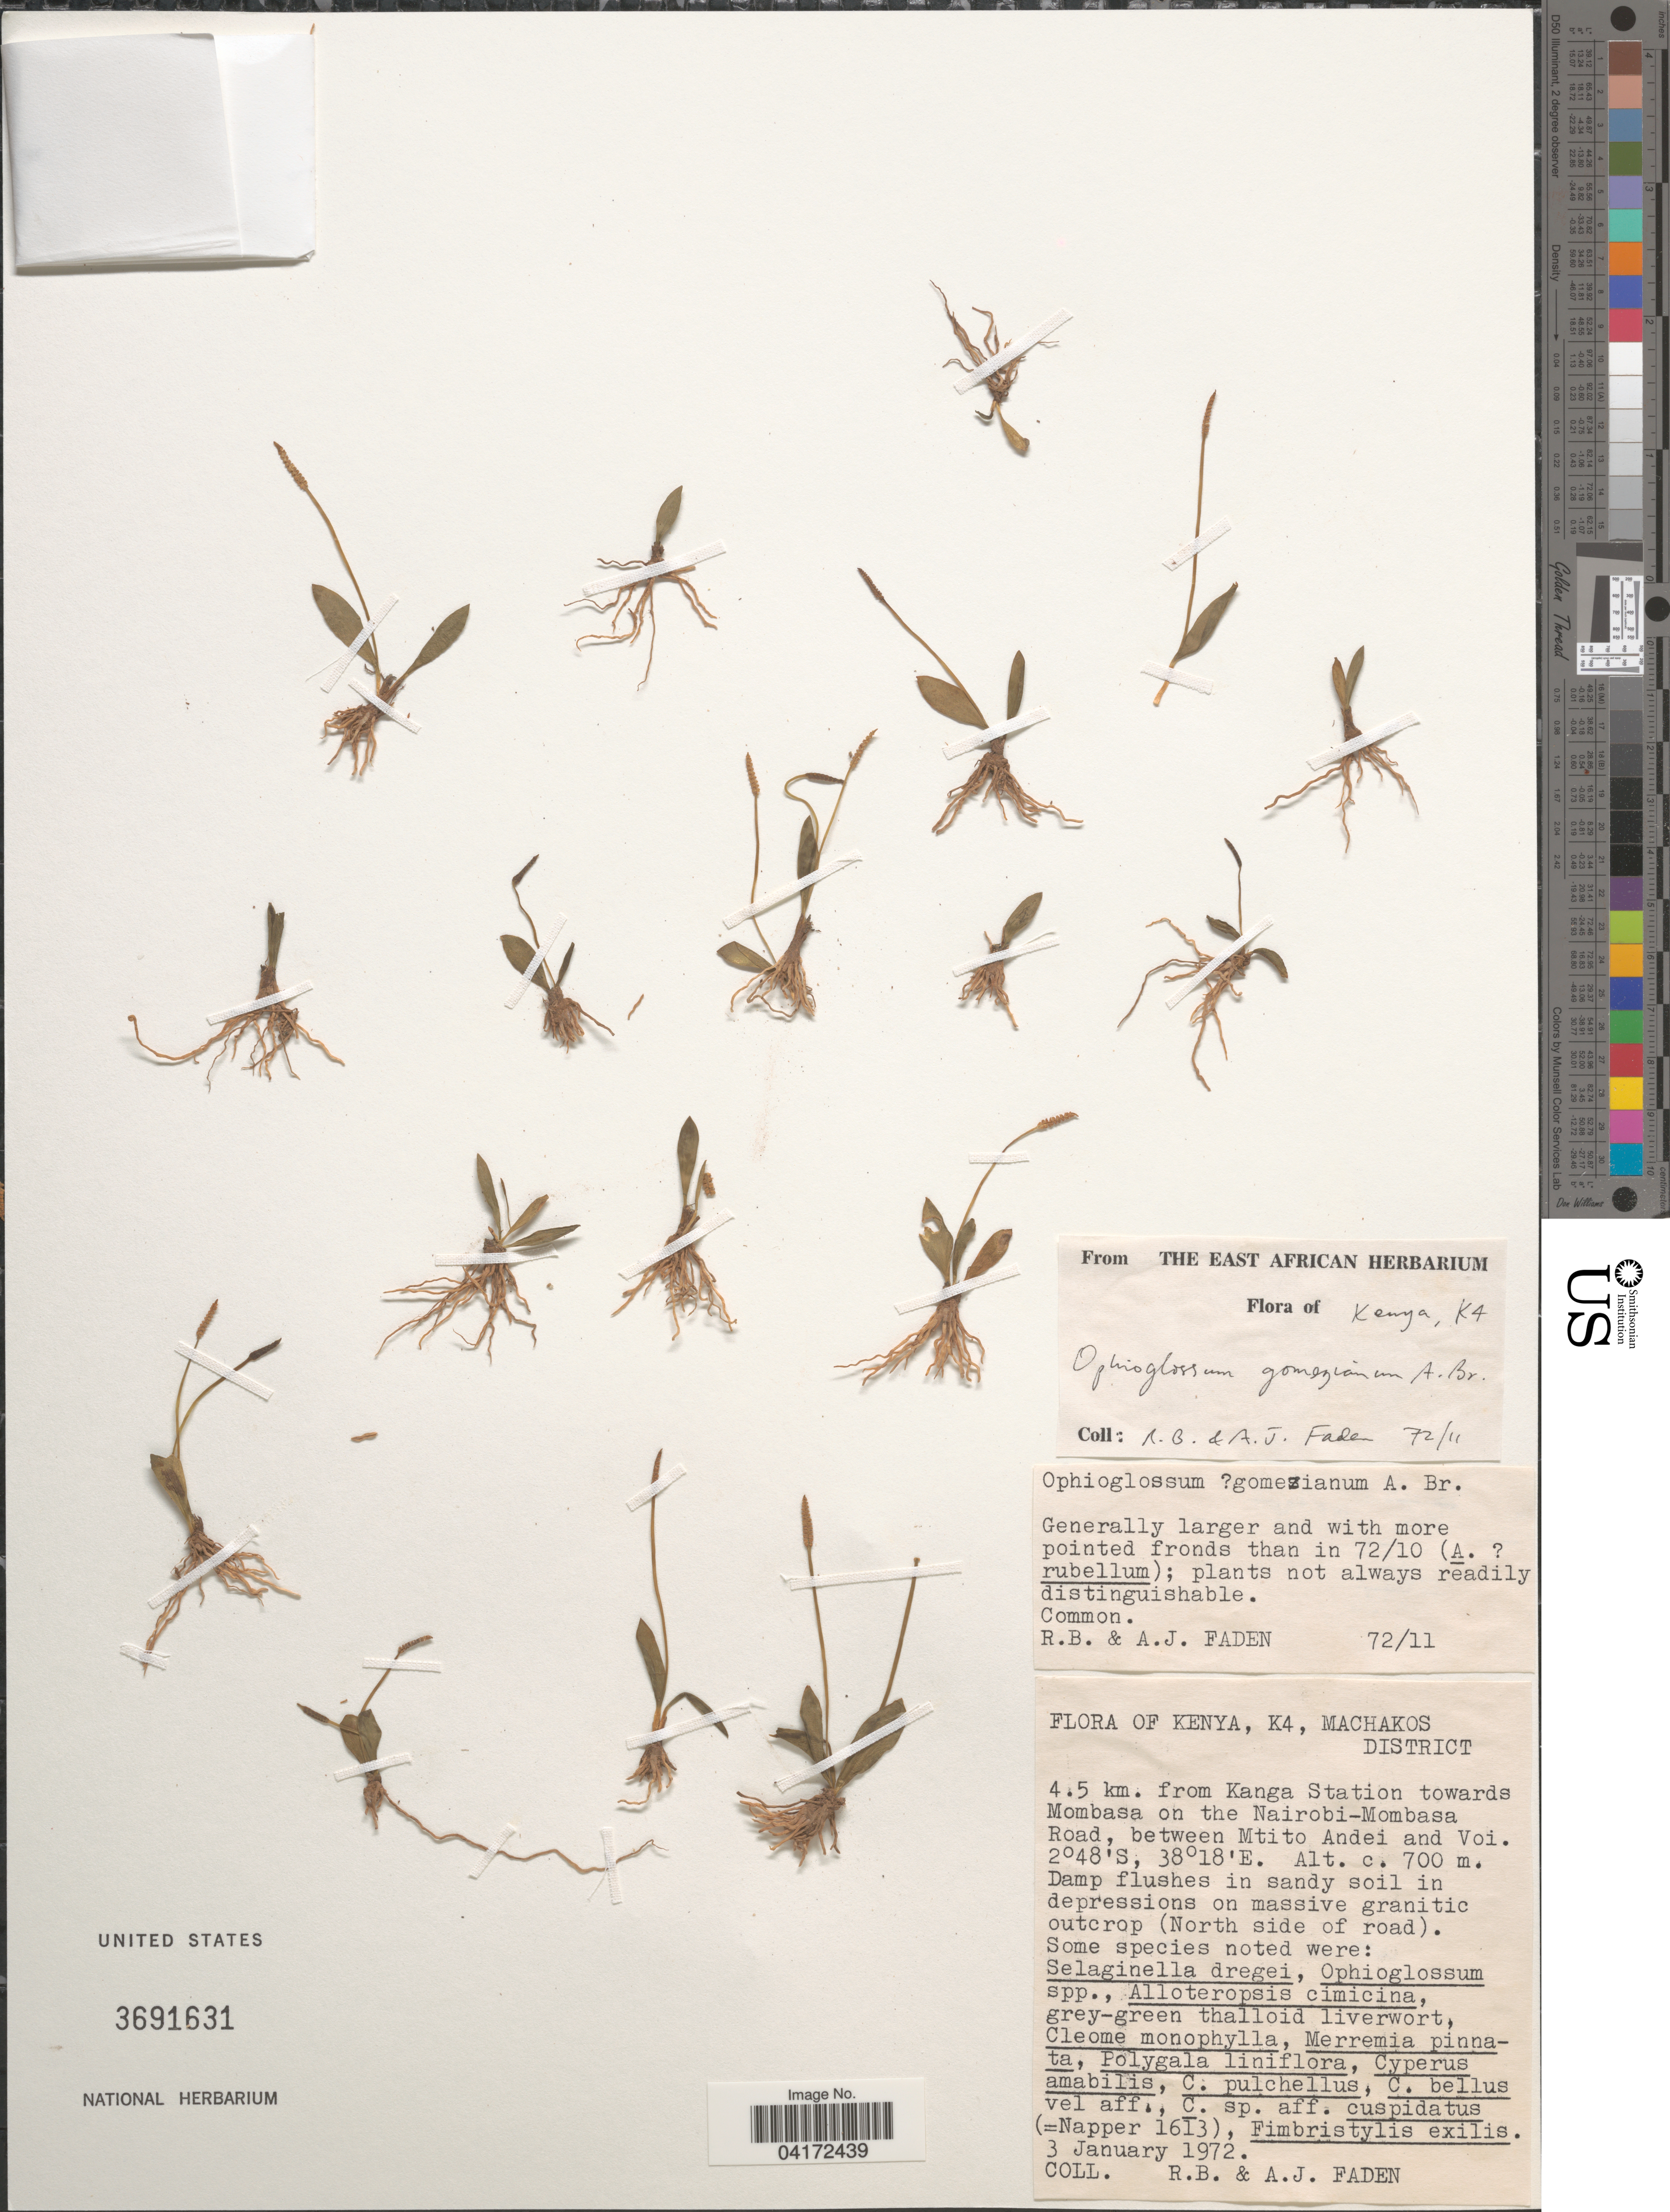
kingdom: Plantae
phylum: Tracheophyta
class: Polypodiopsida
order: Ophioglossales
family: Ophioglossaceae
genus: Ophioglossum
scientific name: Ophioglossum gomezianum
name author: Welw. ex A. Braun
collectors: R. B. Faden & A. J. Faden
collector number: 72/11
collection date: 1972-01-03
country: Kenya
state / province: Machakos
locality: K4, Machakos District. 4.5 km. from Kanga Station towards Mombasa on the Nairobi-Mombasa Road, between Mtito Andei and Voi. Damp flushes in sandy soil in depressions on massive granitic outcrop (North side of road).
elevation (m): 700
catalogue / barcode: US 3691631